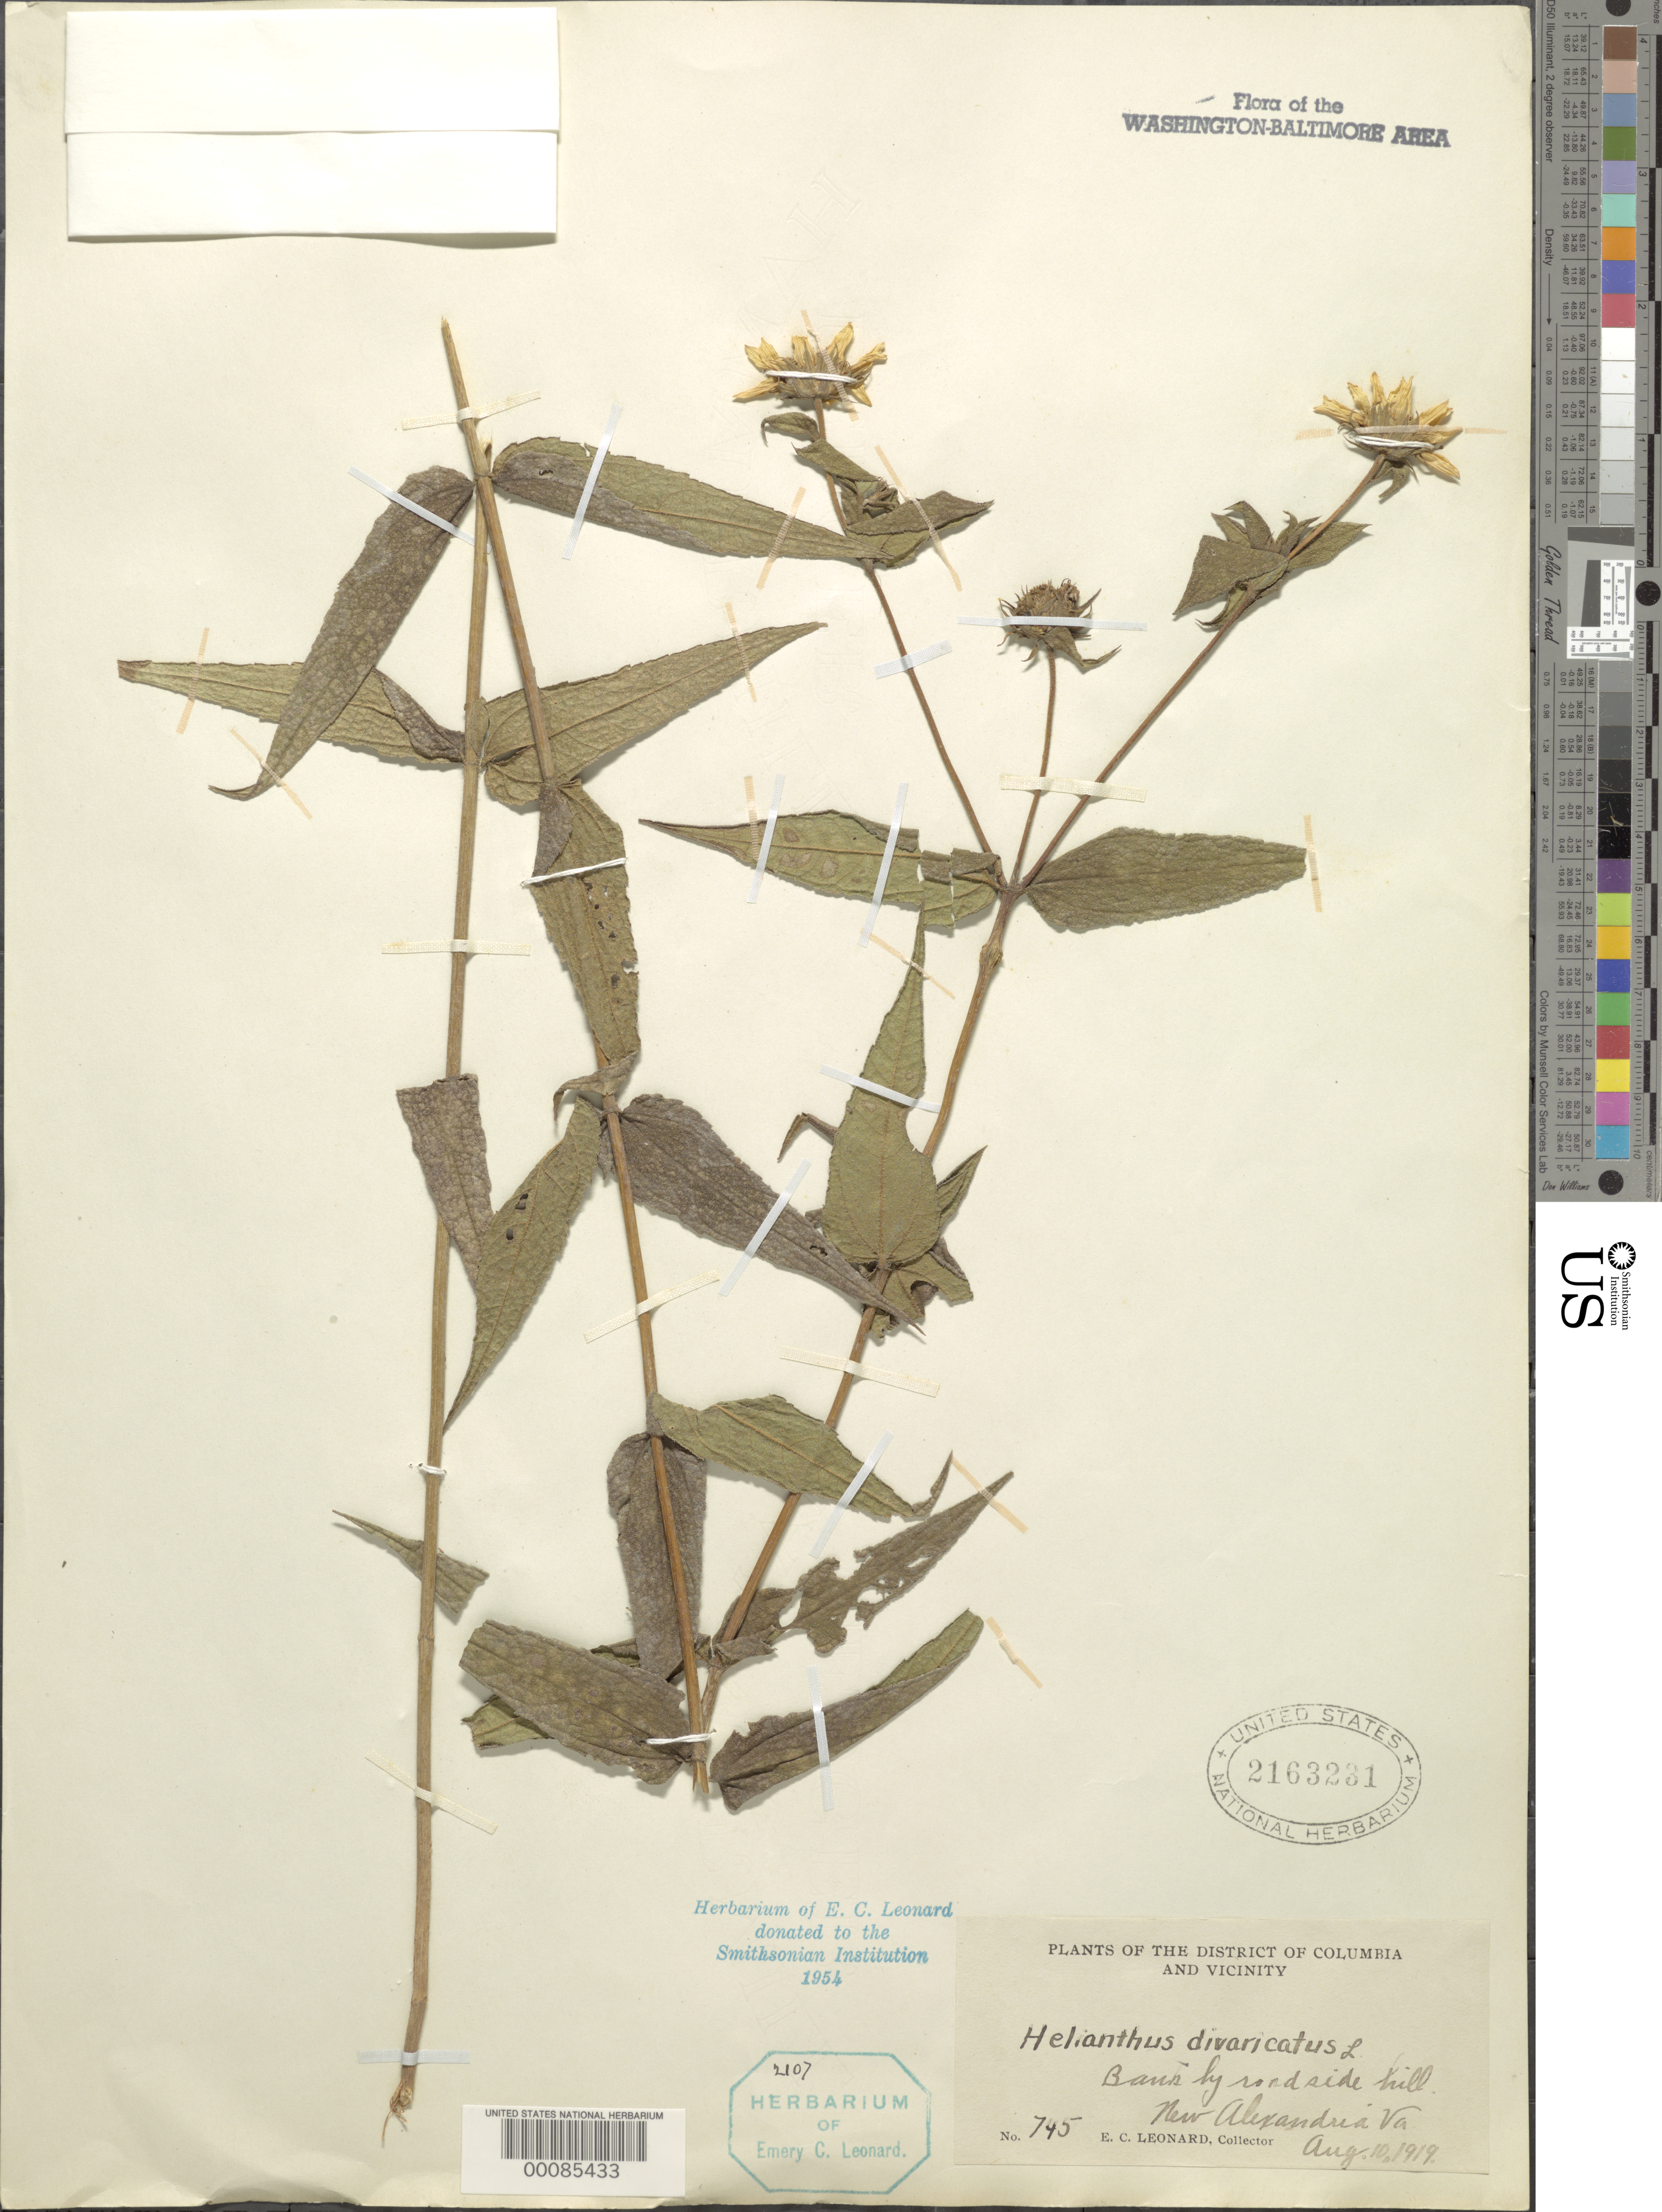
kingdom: Plantae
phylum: Tracheophyta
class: Magnoliopsida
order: Asterales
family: Asteraceae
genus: Helianthus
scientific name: Helianthus divaricatus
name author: L.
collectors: E. C. Leonard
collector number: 745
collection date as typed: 10 Aug 1919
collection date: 1919-08-10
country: United States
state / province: Virginia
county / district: Fairfax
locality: New Alexandria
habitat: Roadside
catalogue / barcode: US 2163231